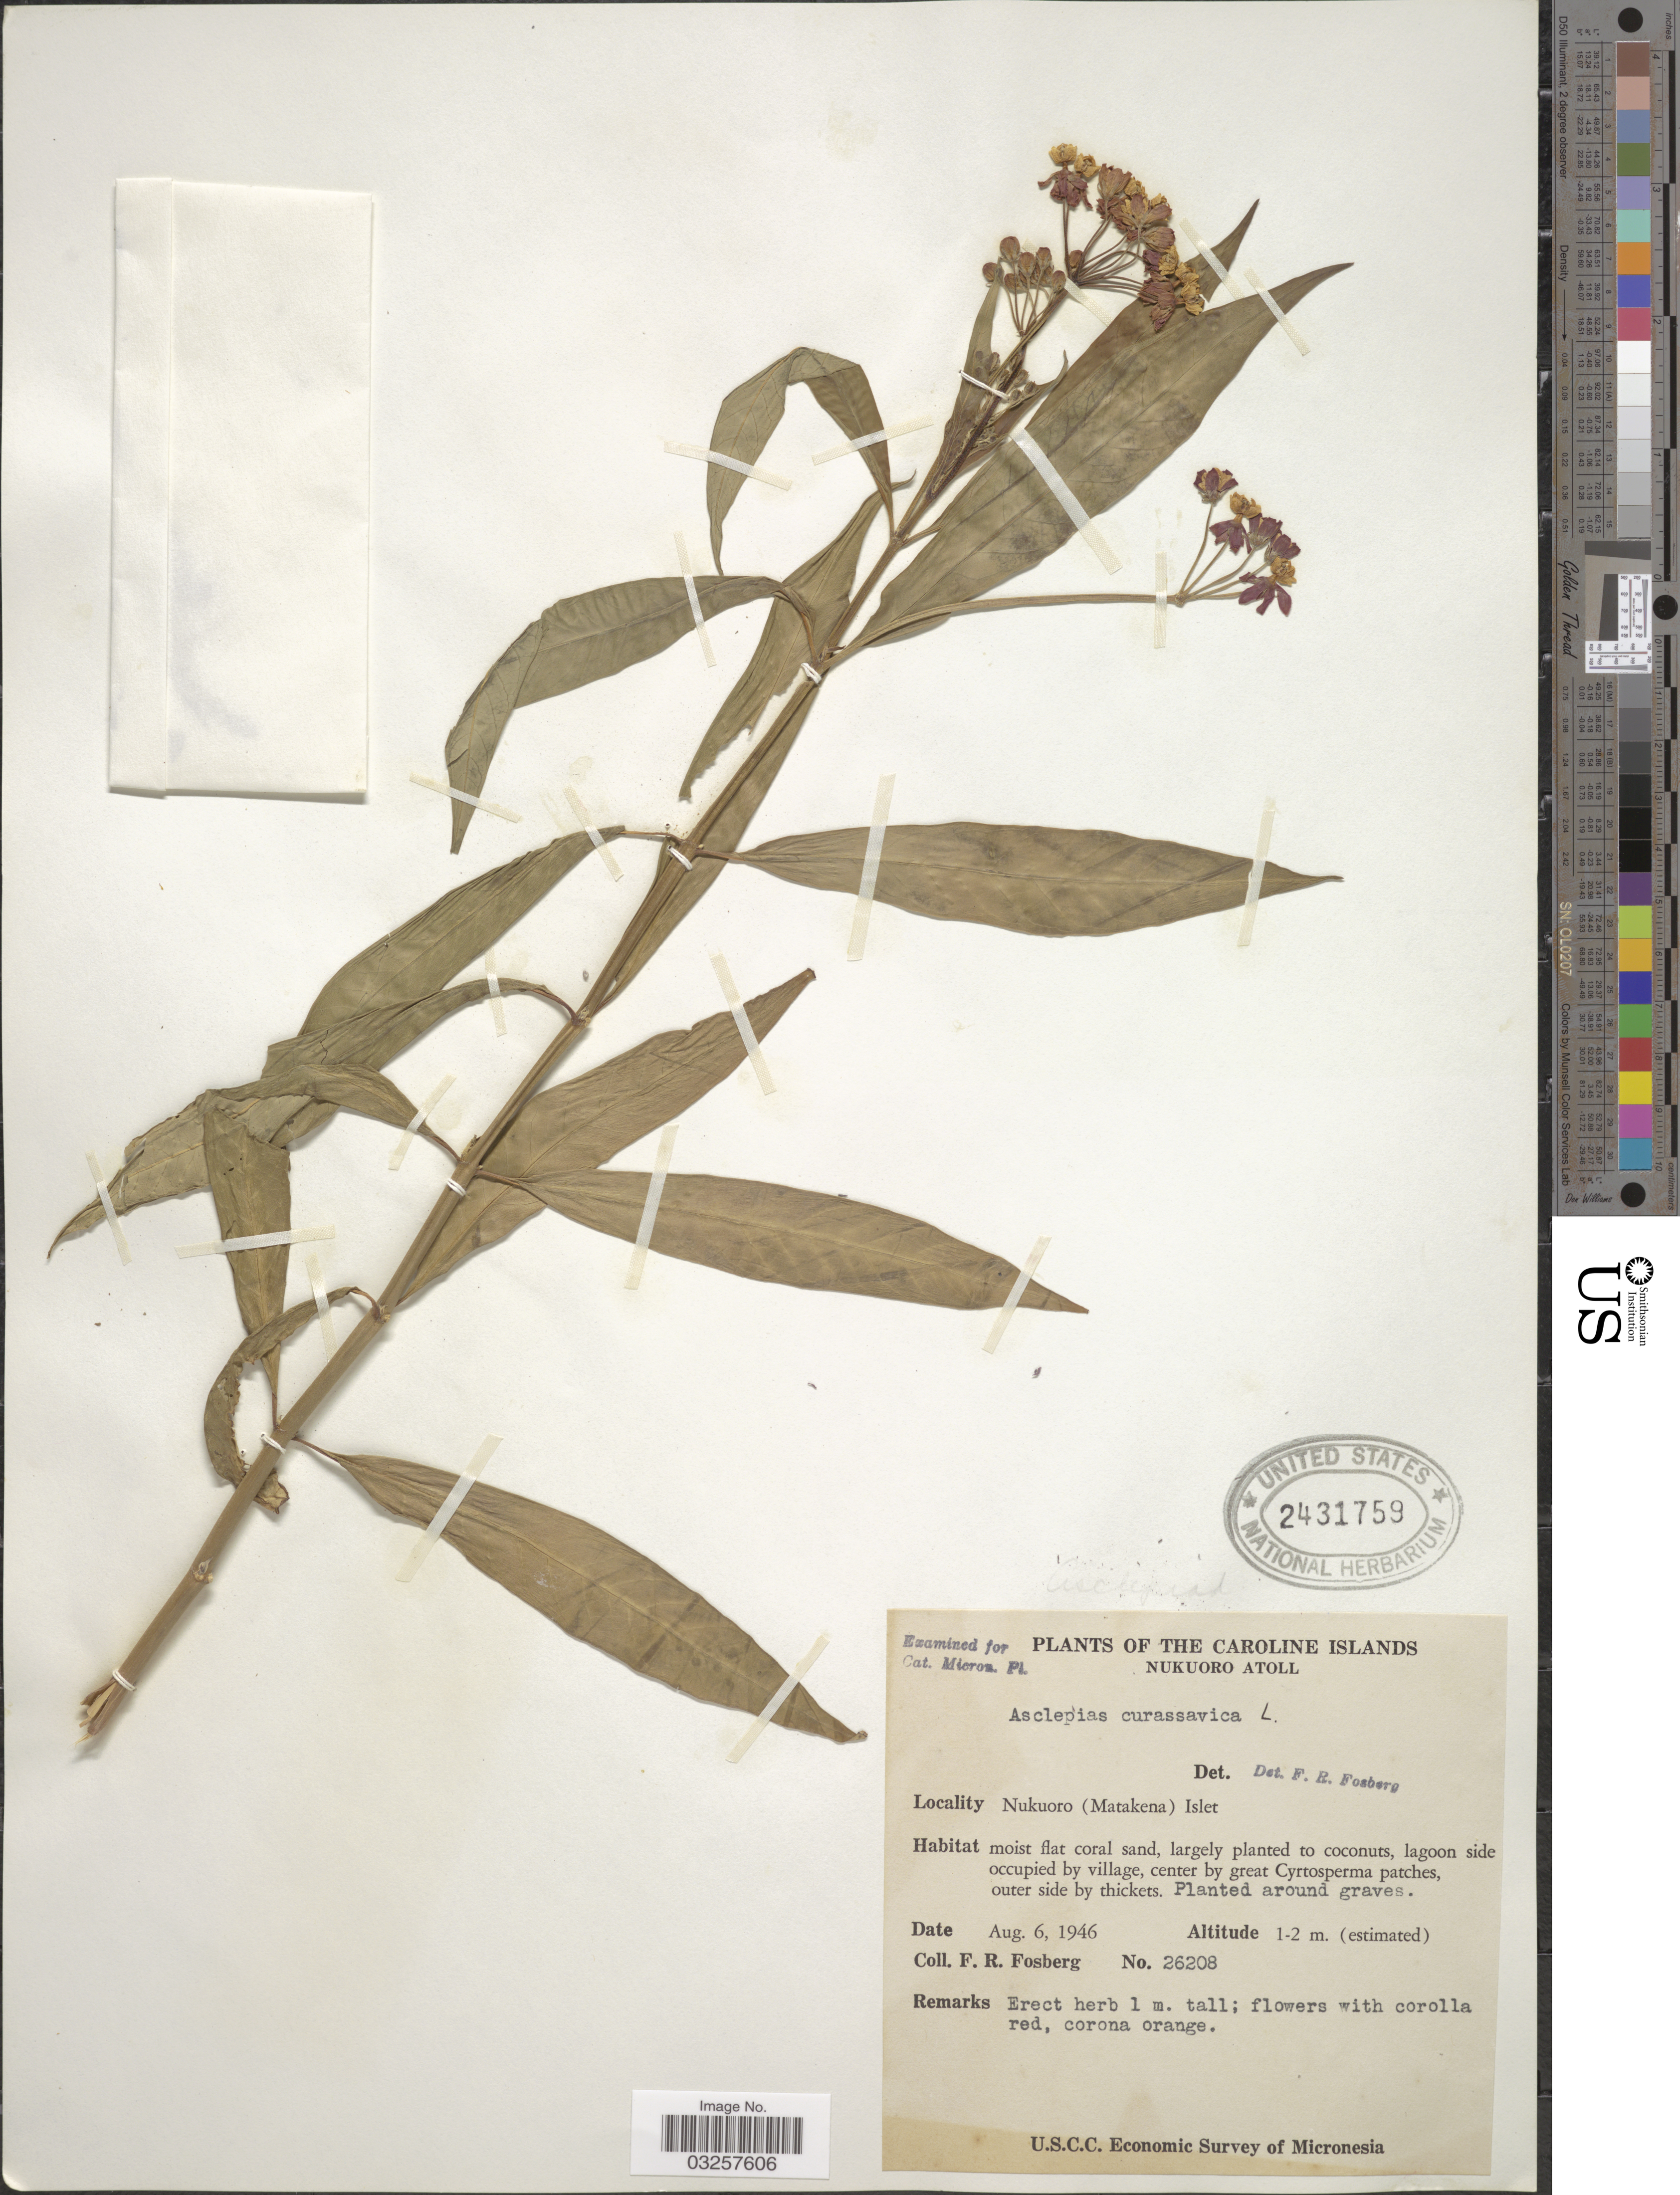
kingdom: Plantae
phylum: Tracheophyta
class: Magnoliopsida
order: Gentianales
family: Apocynaceae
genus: Asclepias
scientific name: Asclepias curassavica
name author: L.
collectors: F. R. Fosberg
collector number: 26208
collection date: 1946-08-06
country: Micronesia, Federated States of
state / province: Pohnpei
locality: Caroline Islands. Nukuoro Atoll. Nukuoro (Matakena) Islet.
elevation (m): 1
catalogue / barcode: US 2431759